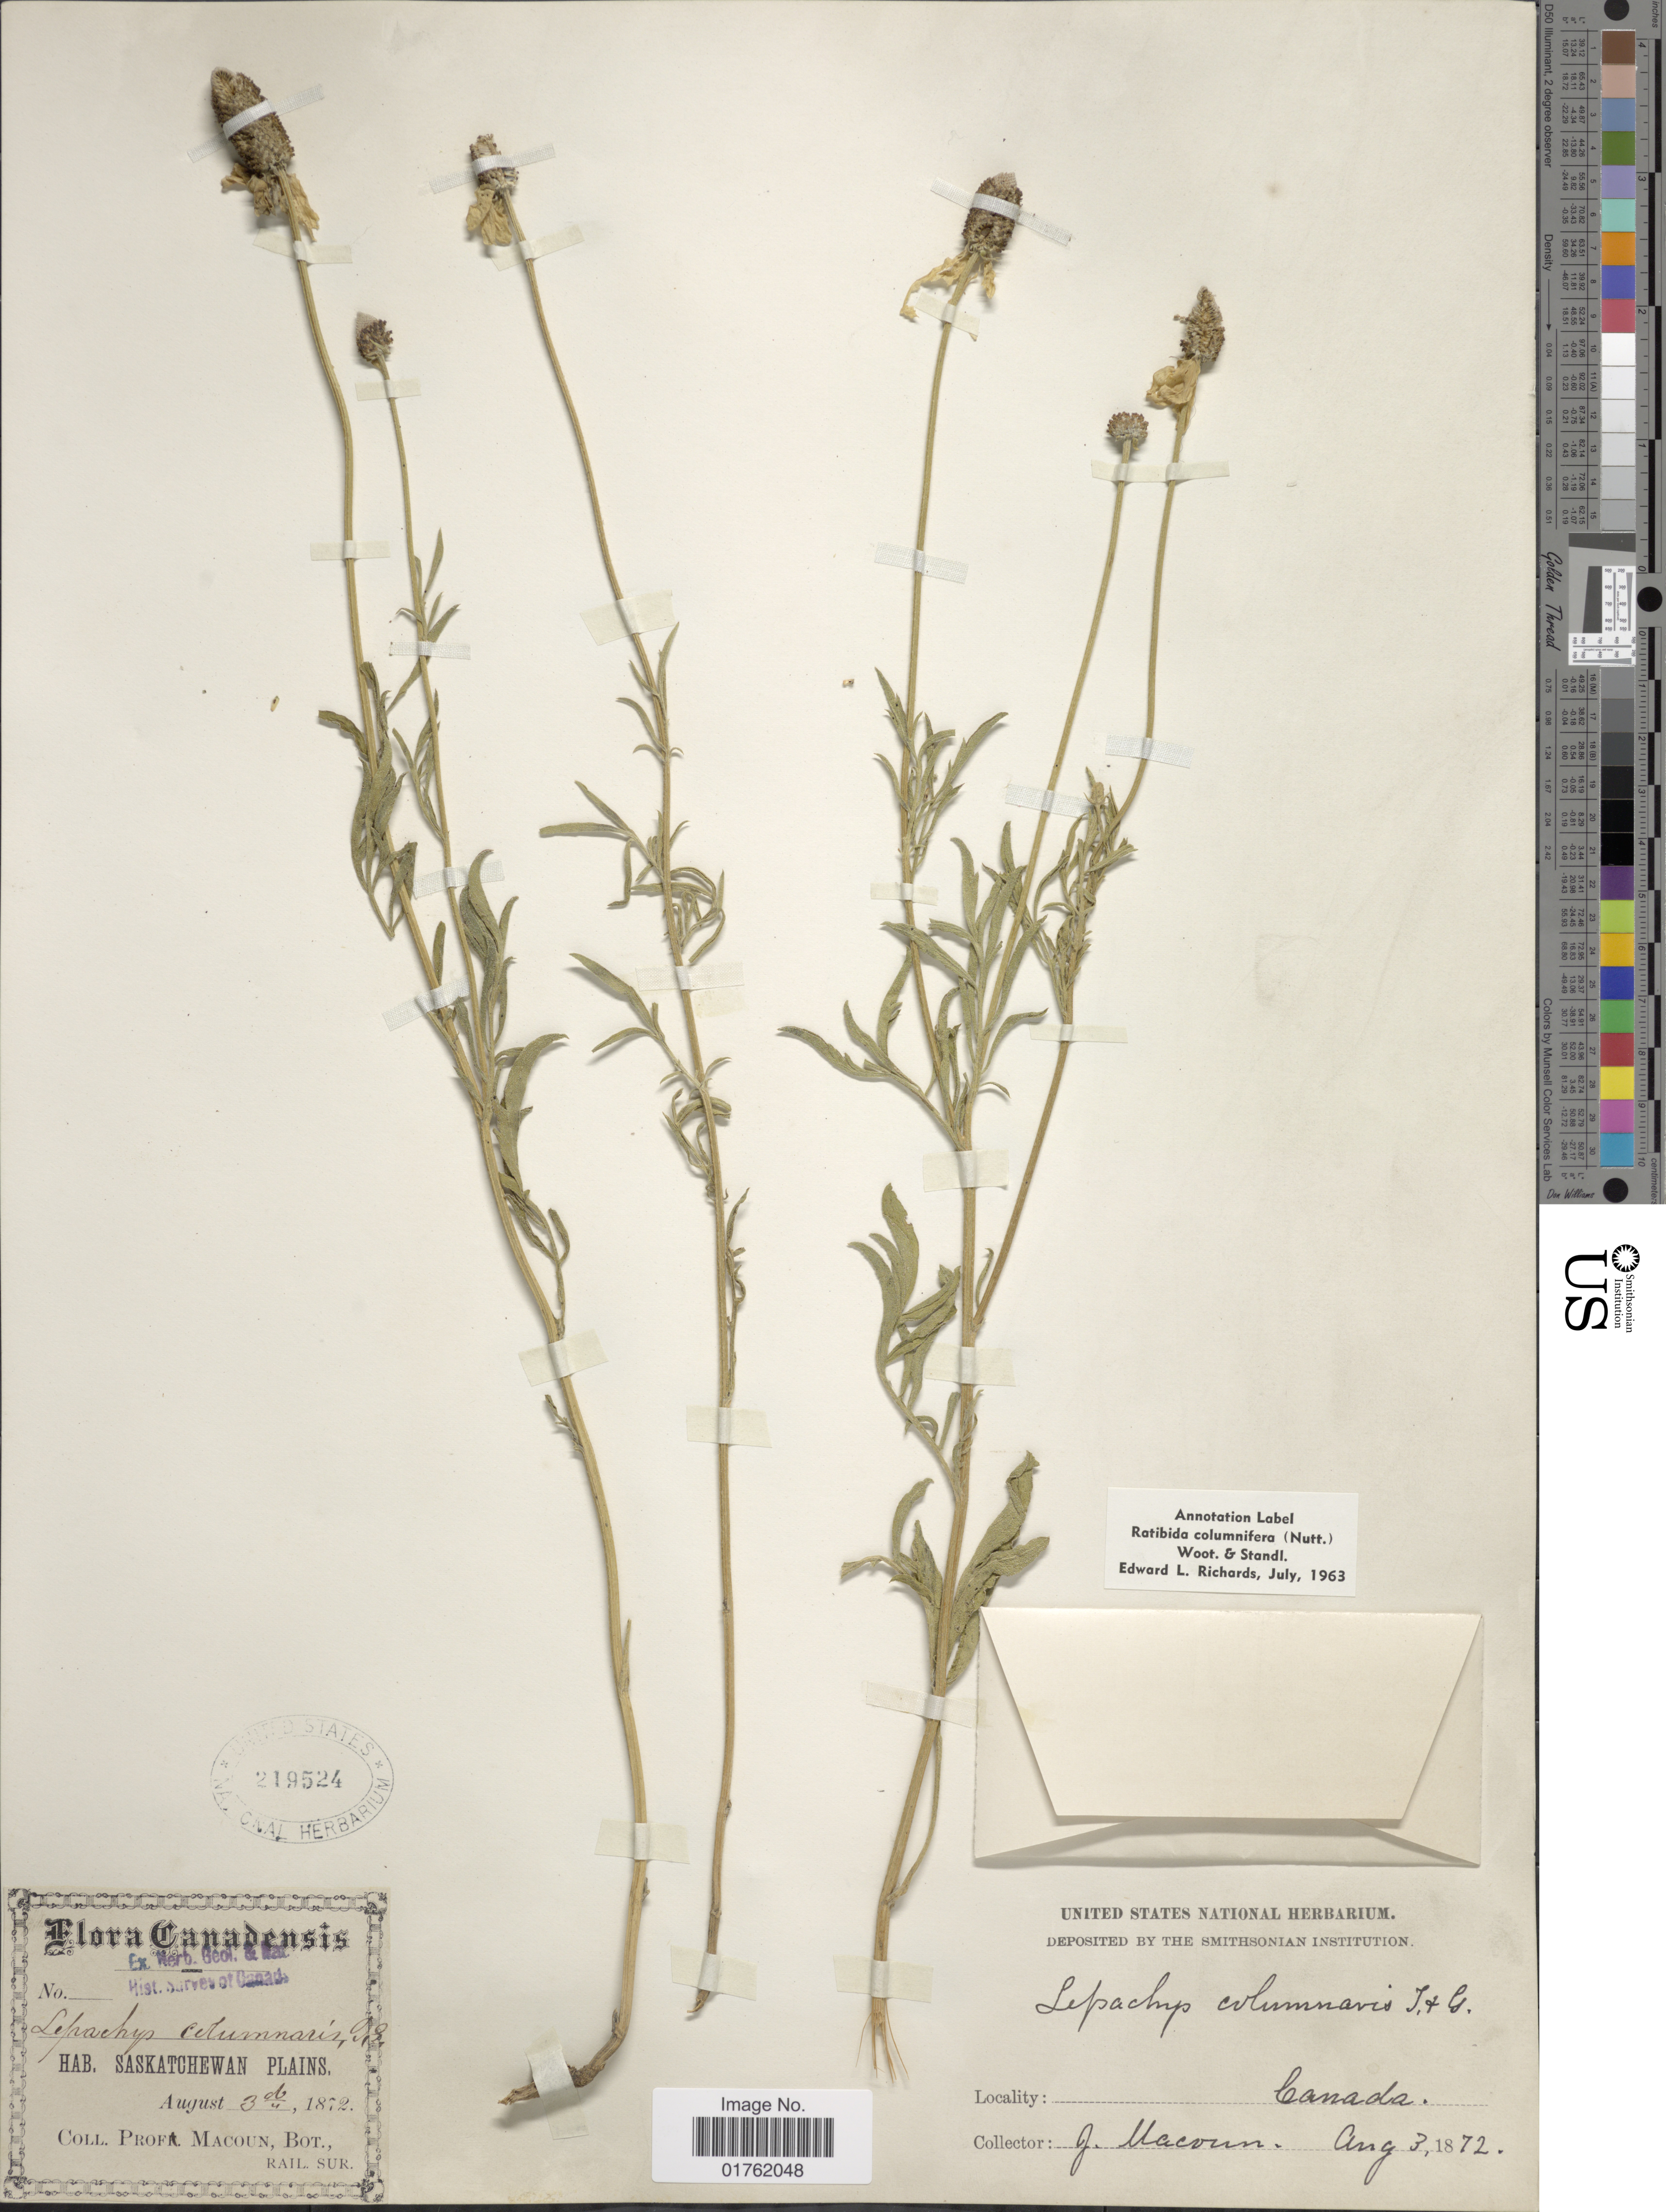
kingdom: Plantae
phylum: Tracheophyta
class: Magnoliopsida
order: Asterales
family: Asteraceae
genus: Ratibida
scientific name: Ratibida columnaris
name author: (Pursh) D. Don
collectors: J. Macoun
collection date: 1872-08-03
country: Canada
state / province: Saskatchewan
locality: Saskatchewan Plains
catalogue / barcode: US 219524